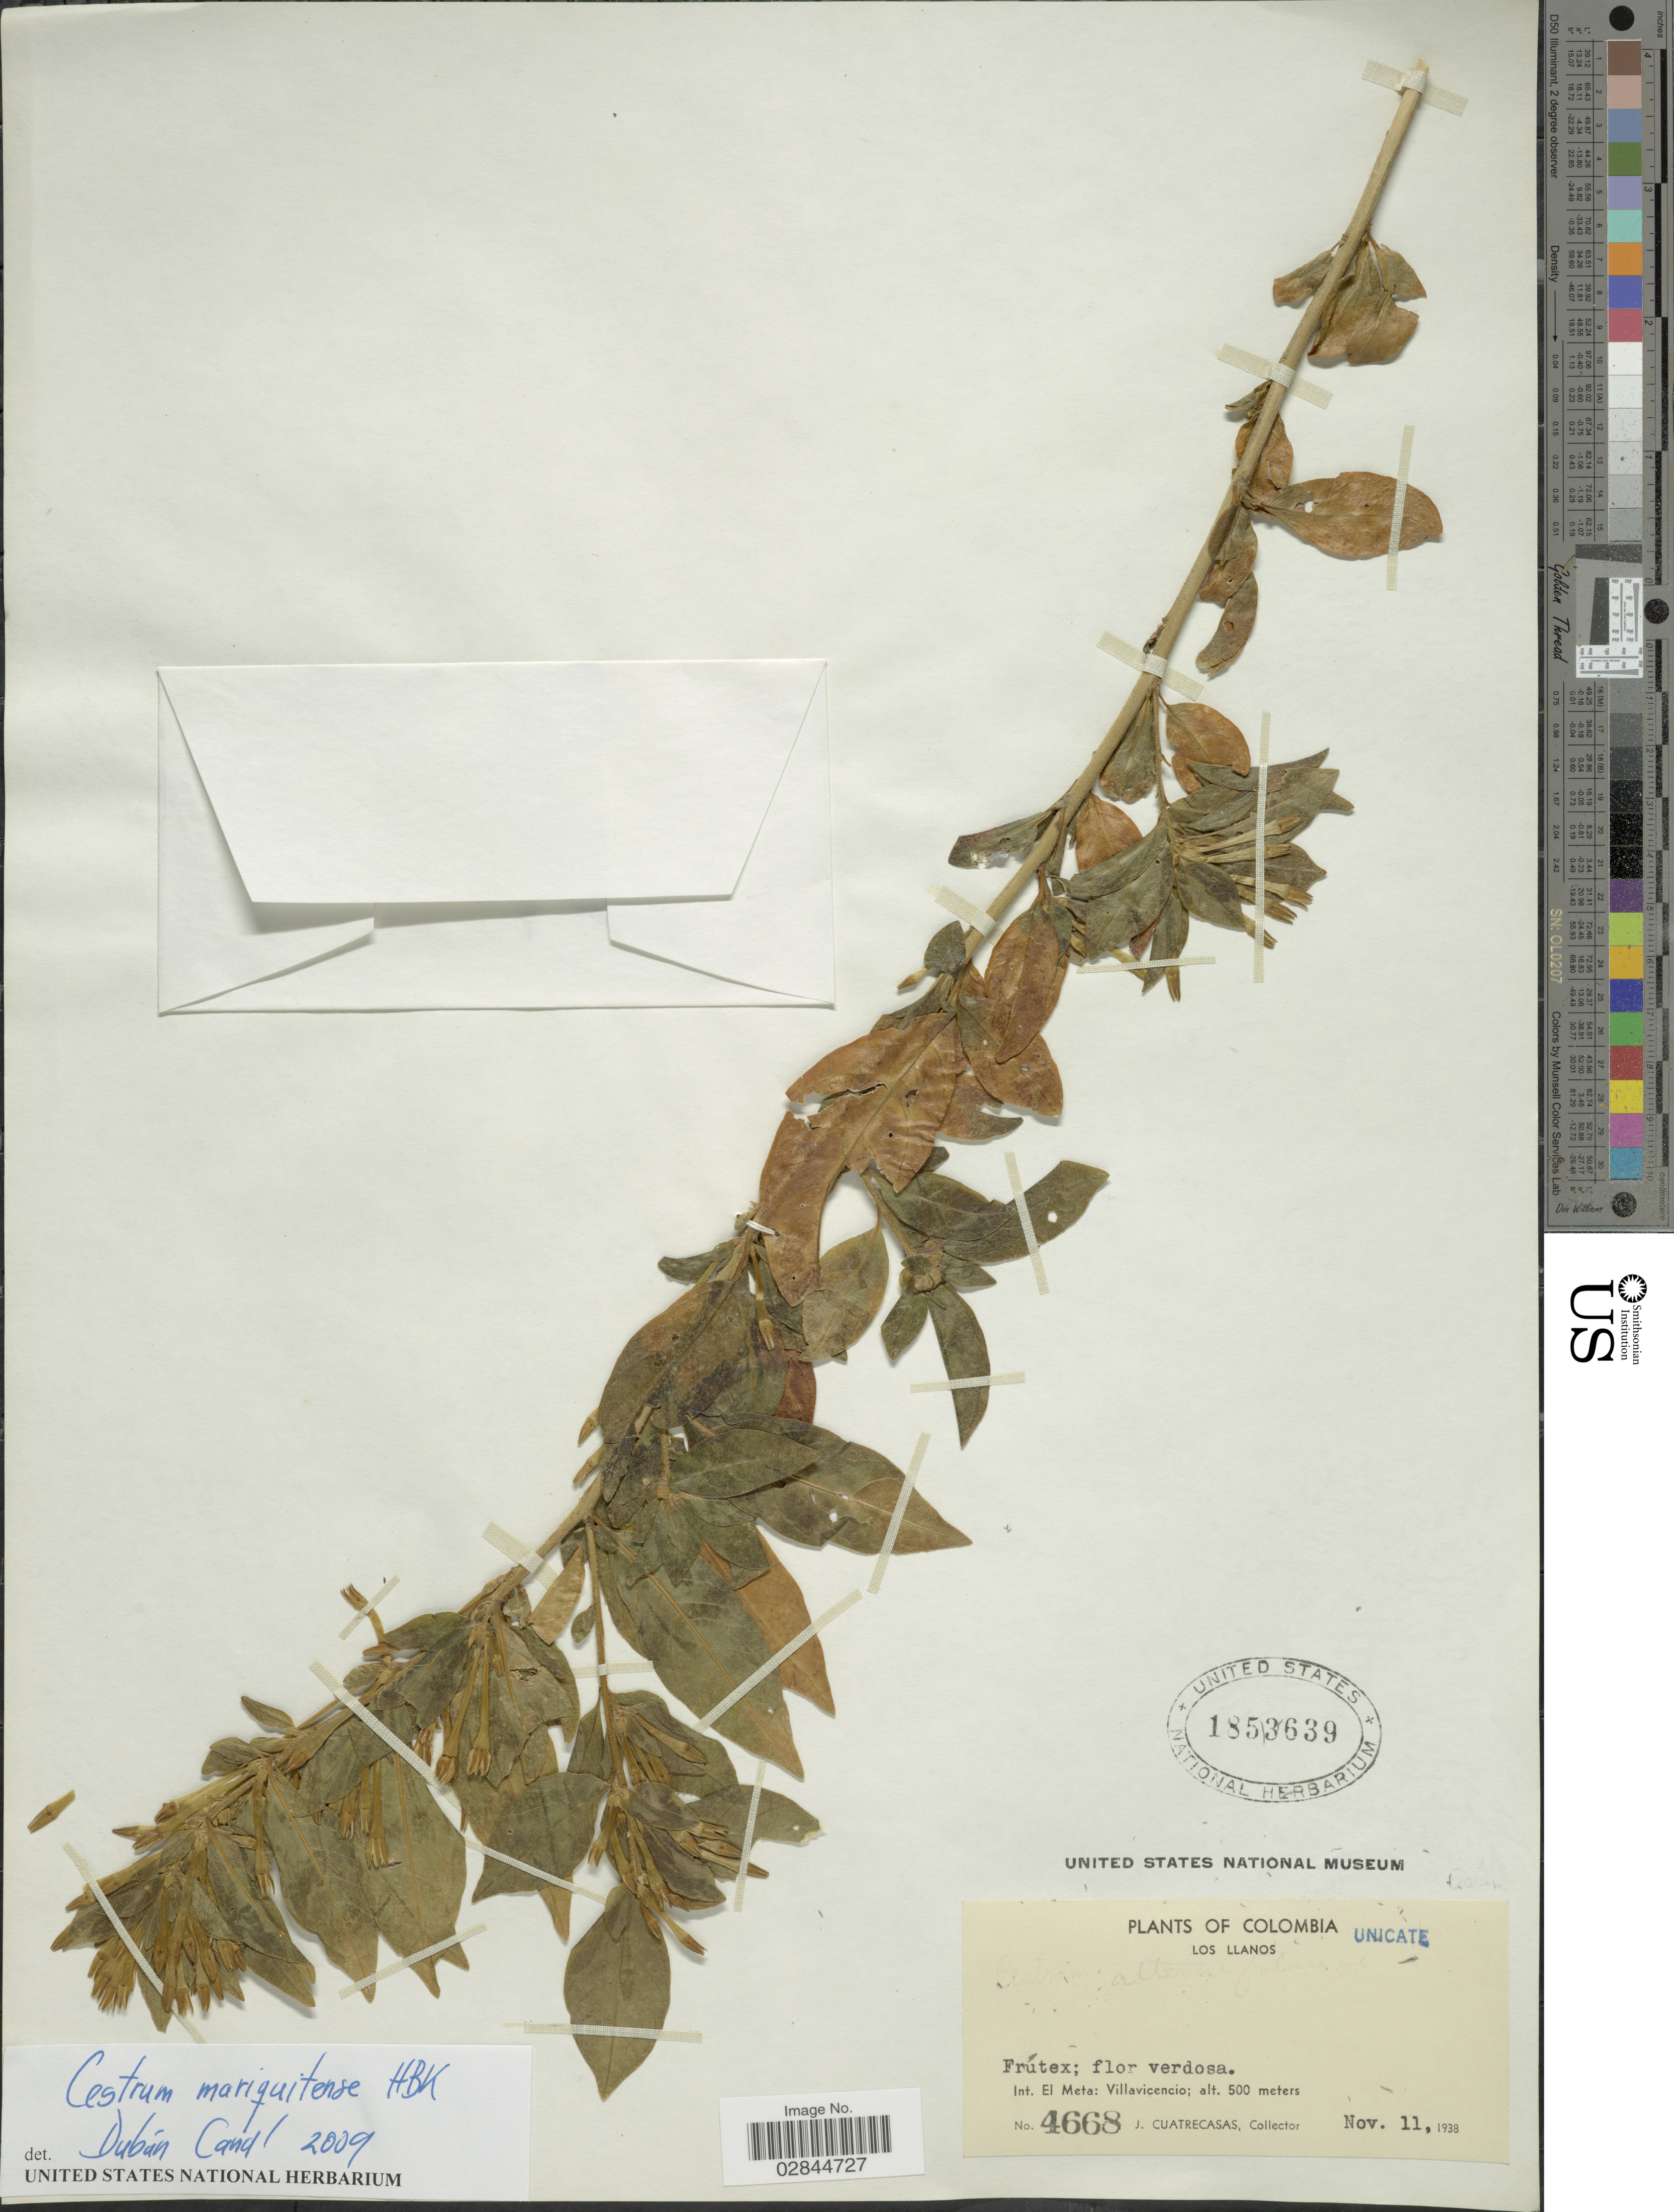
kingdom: Plantae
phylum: Tracheophyta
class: Magnoliopsida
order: Solanales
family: Solanaceae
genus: Cestrum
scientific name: Cestrum mariquitense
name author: Kunth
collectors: J. Cuatrecasas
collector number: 4668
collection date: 1938-11-11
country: Colombia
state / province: Meta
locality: Los Llanos. Int. El Meta: Villavicencio.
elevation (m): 500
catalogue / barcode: US 1853639